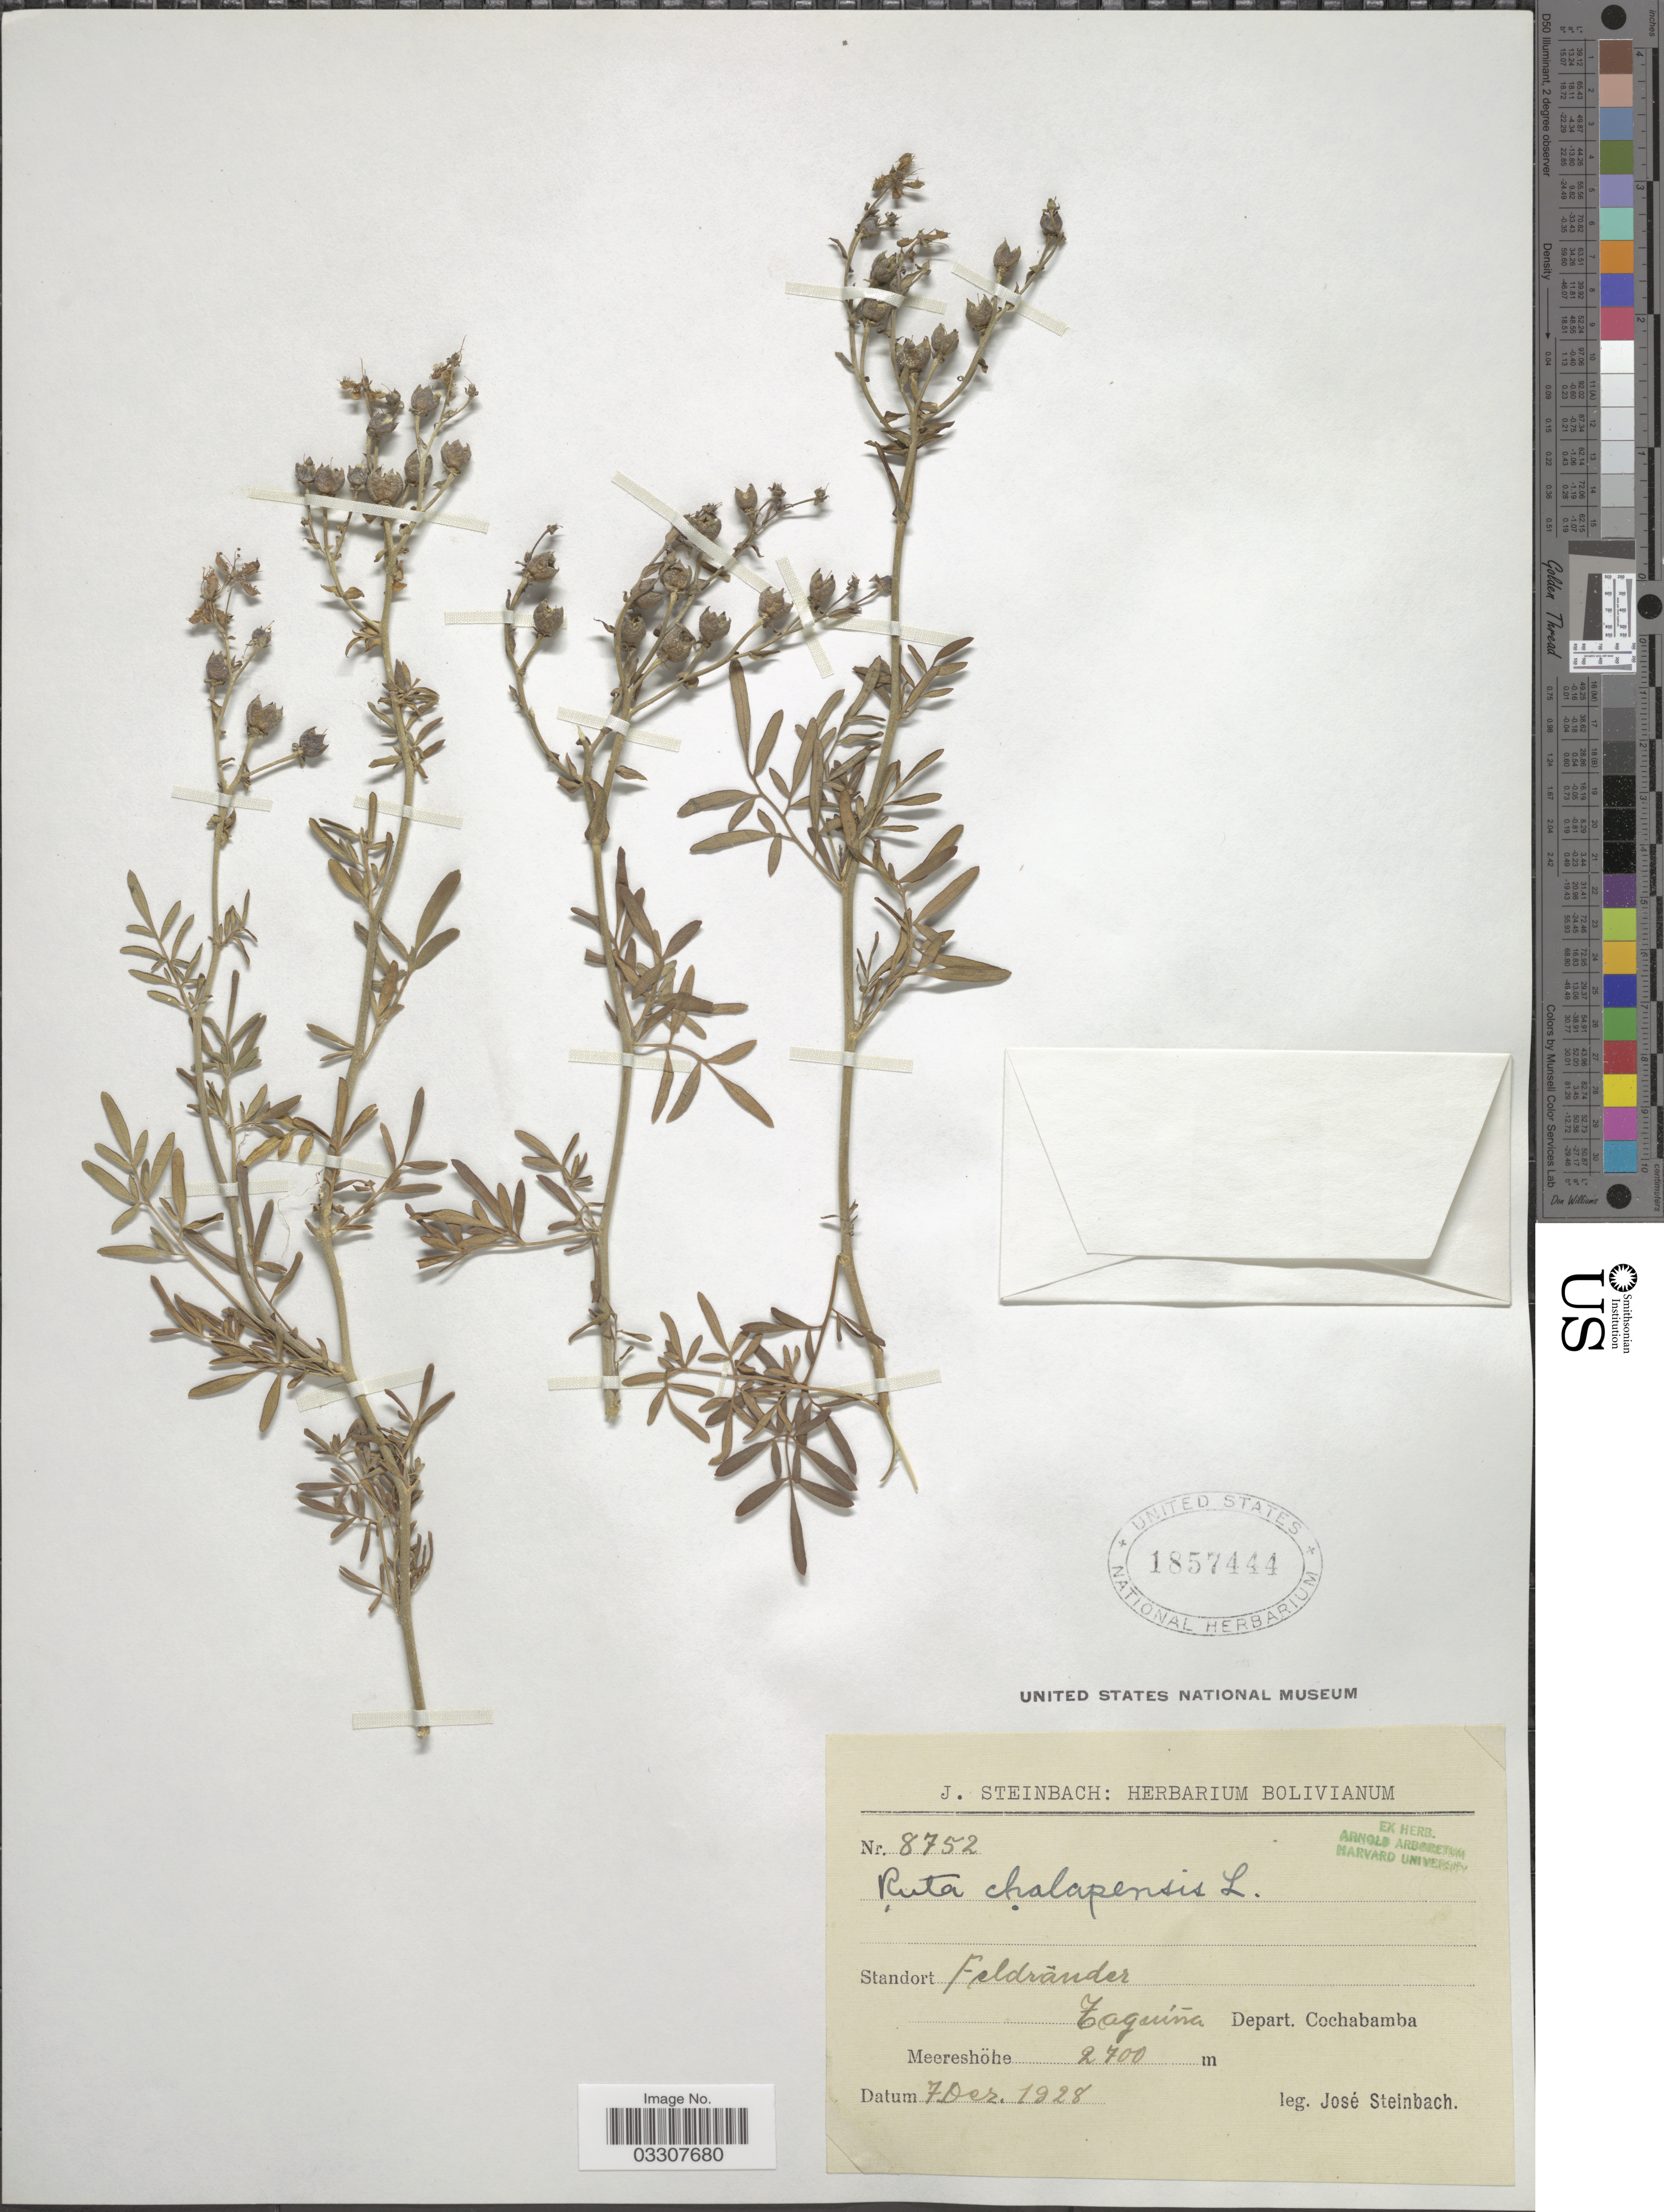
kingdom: Plantae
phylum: Tracheophyta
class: Magnoliopsida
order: Sapindales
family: Rutaceae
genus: Ruta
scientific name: Ruta chalepensis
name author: L.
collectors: J. Steinbach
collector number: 8752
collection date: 1928-12-07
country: Bolivia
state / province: Cochabamba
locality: Feldränder, Taquíña, Depart. Cochabamba.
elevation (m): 2700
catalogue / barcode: US 1857444